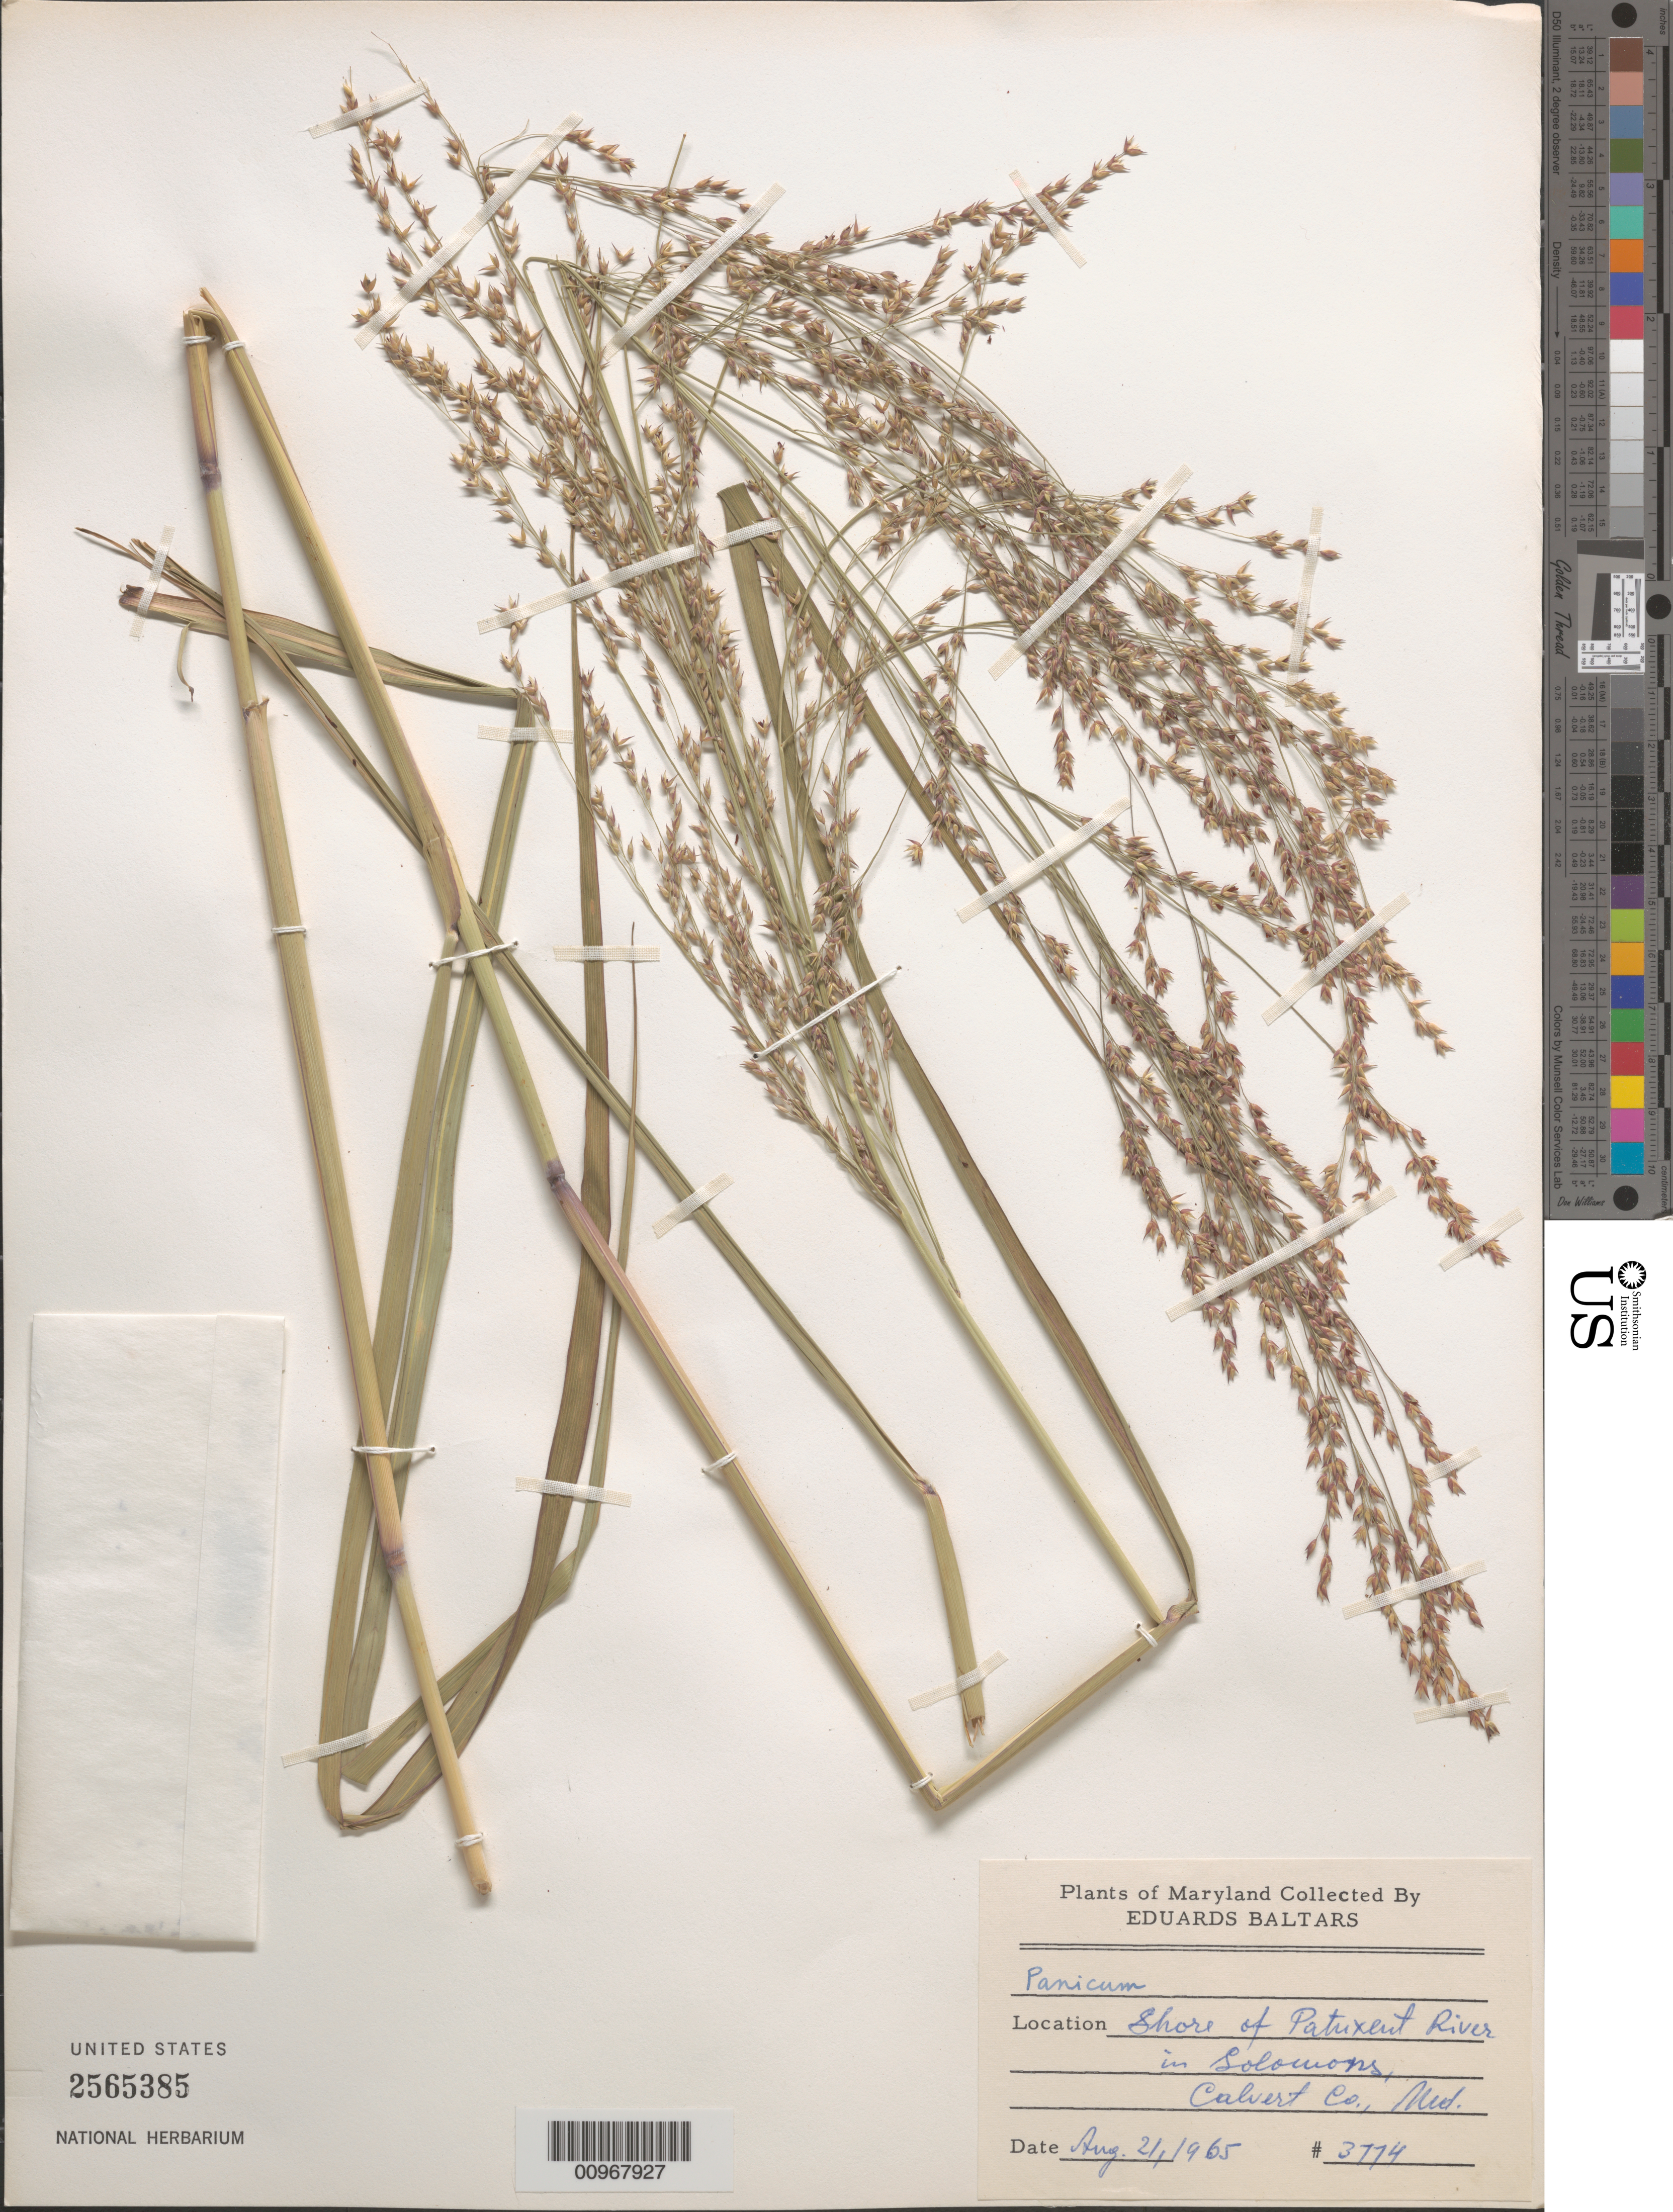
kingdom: Plantae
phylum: Tracheophyta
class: Liliopsida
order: Poales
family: Poaceae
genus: Panicum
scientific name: Panicum sp.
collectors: E. Baltars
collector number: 3774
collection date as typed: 21 Aug 1965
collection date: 1965-08-21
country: United States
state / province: Maryland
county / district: Calvert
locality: Shore of Patuxent River in Solomons.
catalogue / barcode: US 2565385